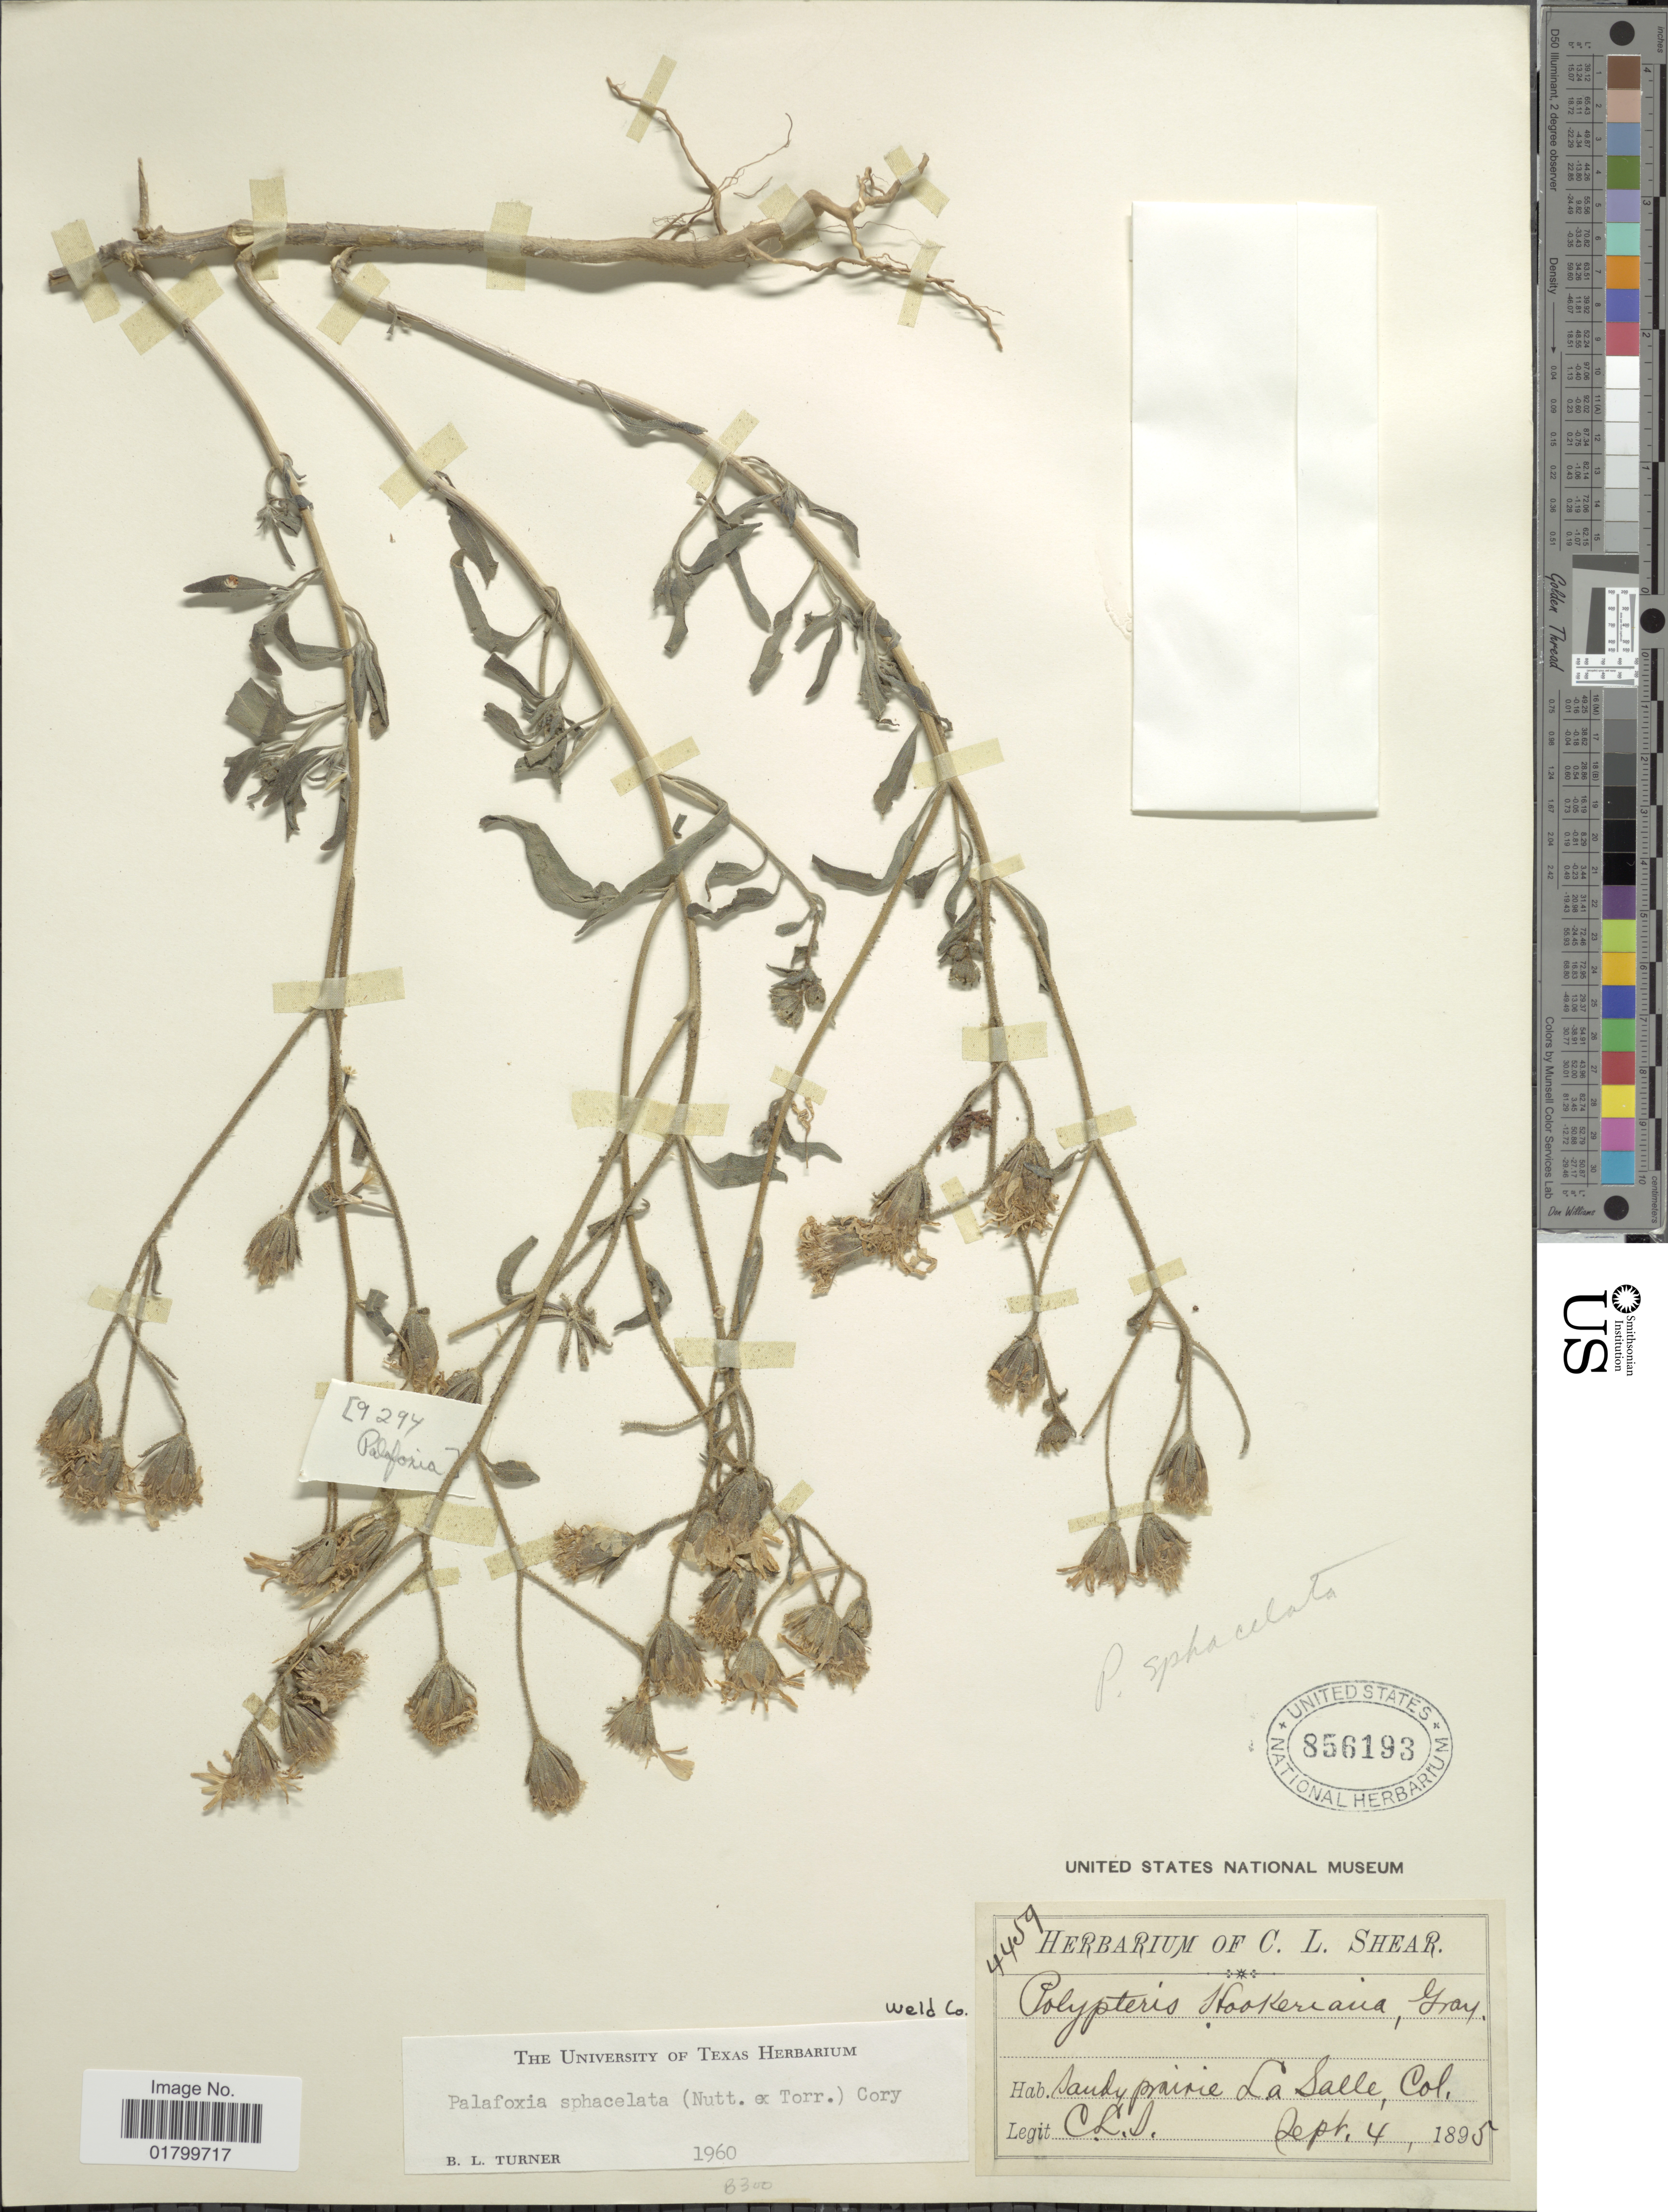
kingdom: Plantae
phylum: Tracheophyta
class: Magnoliopsida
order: Asterales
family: Asteraceae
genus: Palafoxia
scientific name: Palafoxia sphacelata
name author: (Nutt. ex Torr.) Cory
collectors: C. L. Shear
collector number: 4459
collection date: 1895-09-04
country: United States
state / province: Colorado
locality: Sandy prairie, La Salle, Col.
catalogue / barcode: US 856193